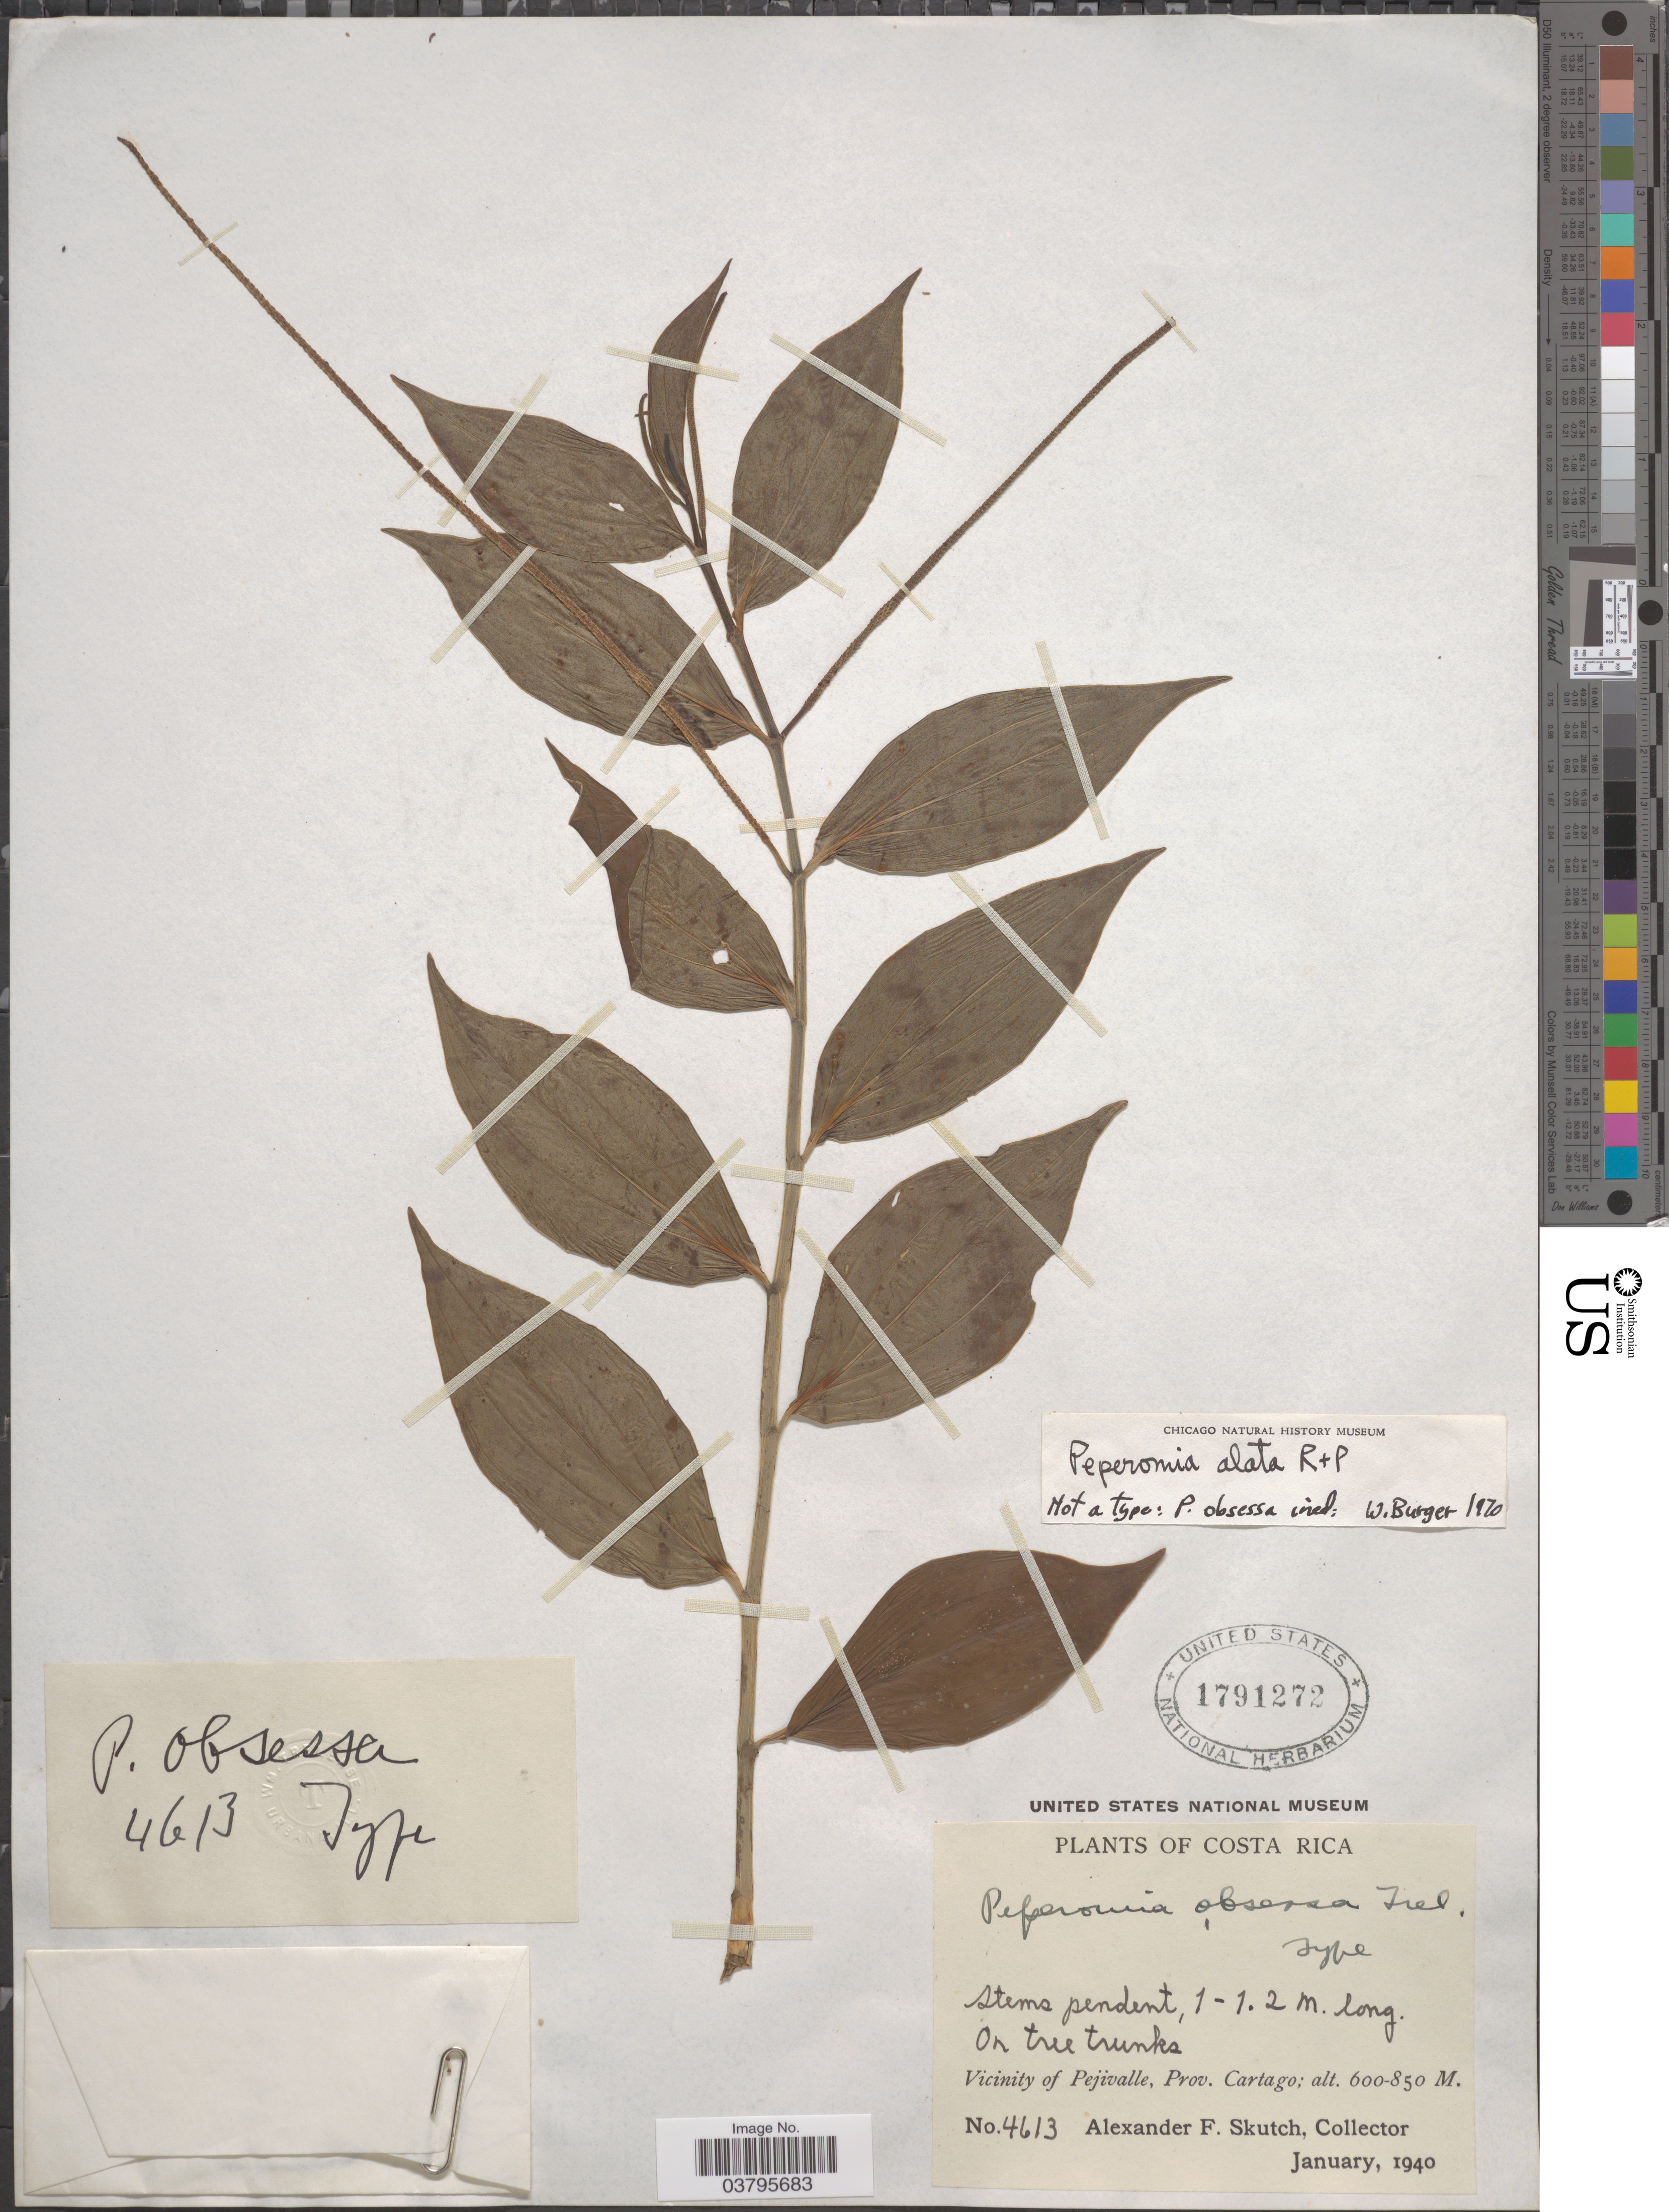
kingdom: Plantae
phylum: Tracheophyta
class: Magnoliopsida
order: Piperales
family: Piperaceae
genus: Peperomia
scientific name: Peperomia crispipetiola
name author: Trel.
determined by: Jiménez, José Estaban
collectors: A. F. Skutch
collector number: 4613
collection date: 1940-01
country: Costa Rica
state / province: Cartago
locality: Vicinity of Pejivalle.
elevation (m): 600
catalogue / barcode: US 1791272